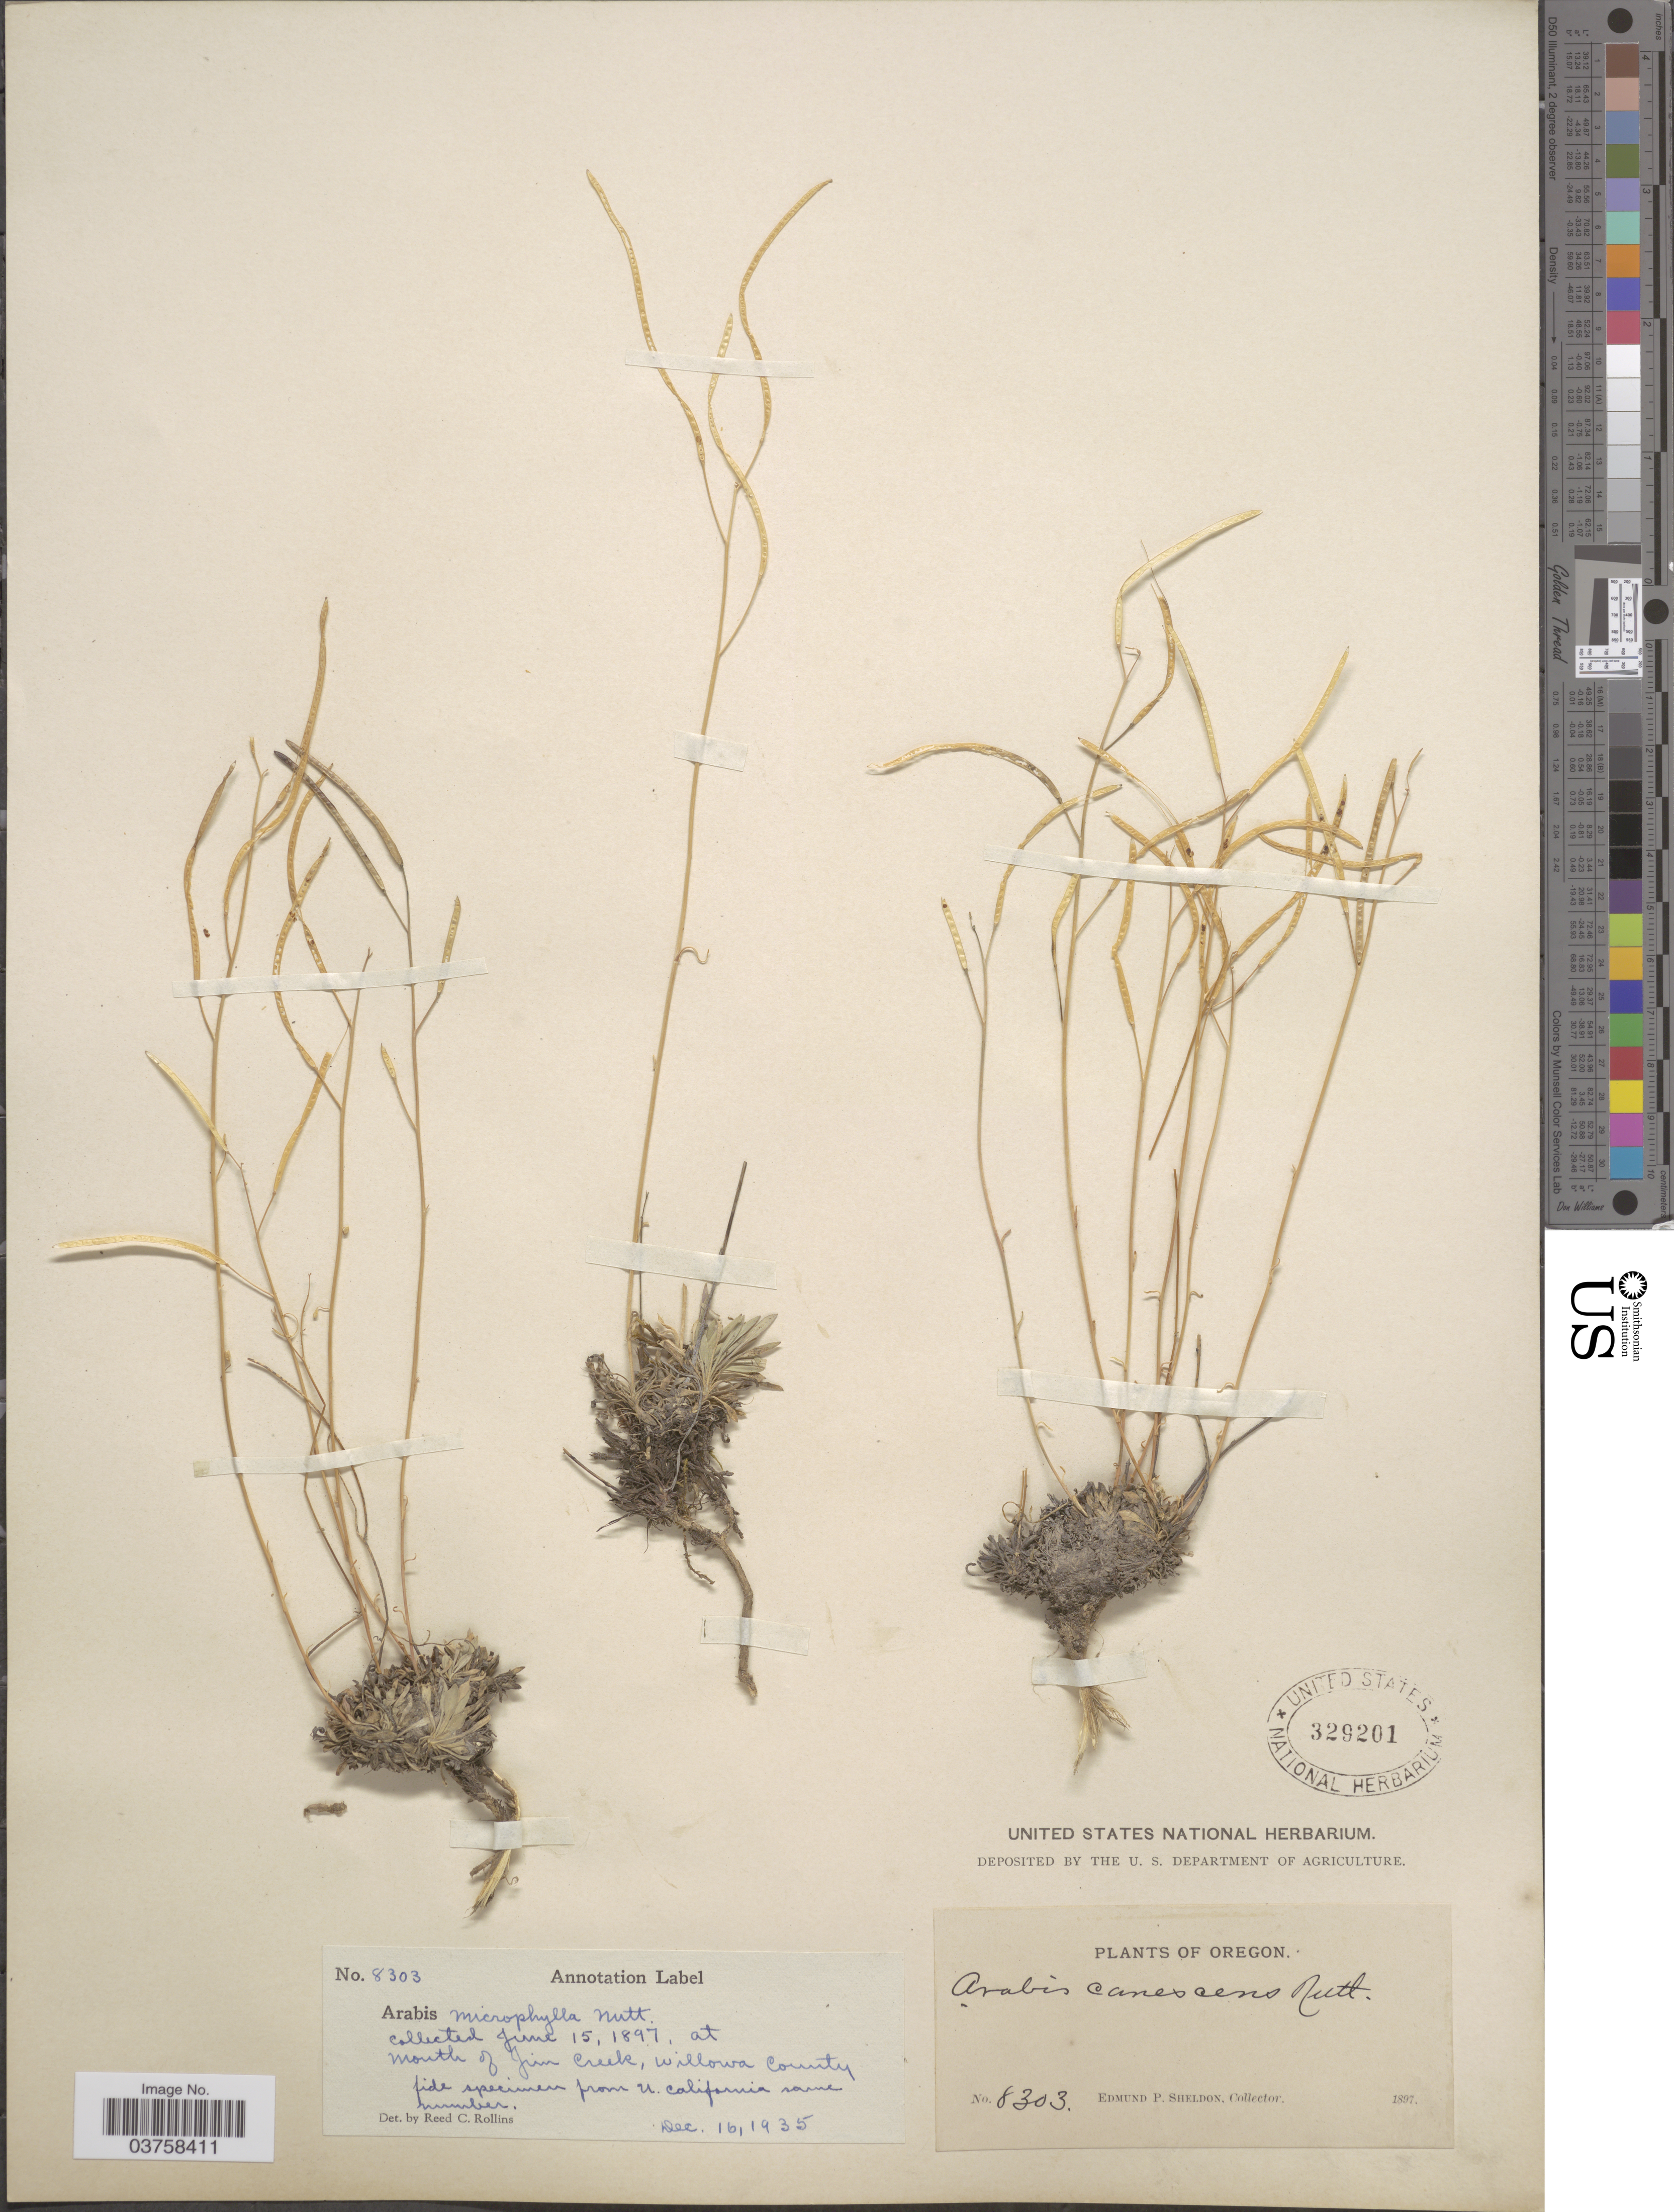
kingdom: Plantae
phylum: Tracheophyta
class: Magnoliopsida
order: Brassicales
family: Brassicaceae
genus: Arabis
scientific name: Arabis microphylla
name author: Nutt.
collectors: E. P. Sheldon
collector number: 8303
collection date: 1897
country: United States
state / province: Oregon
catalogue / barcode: US 329201